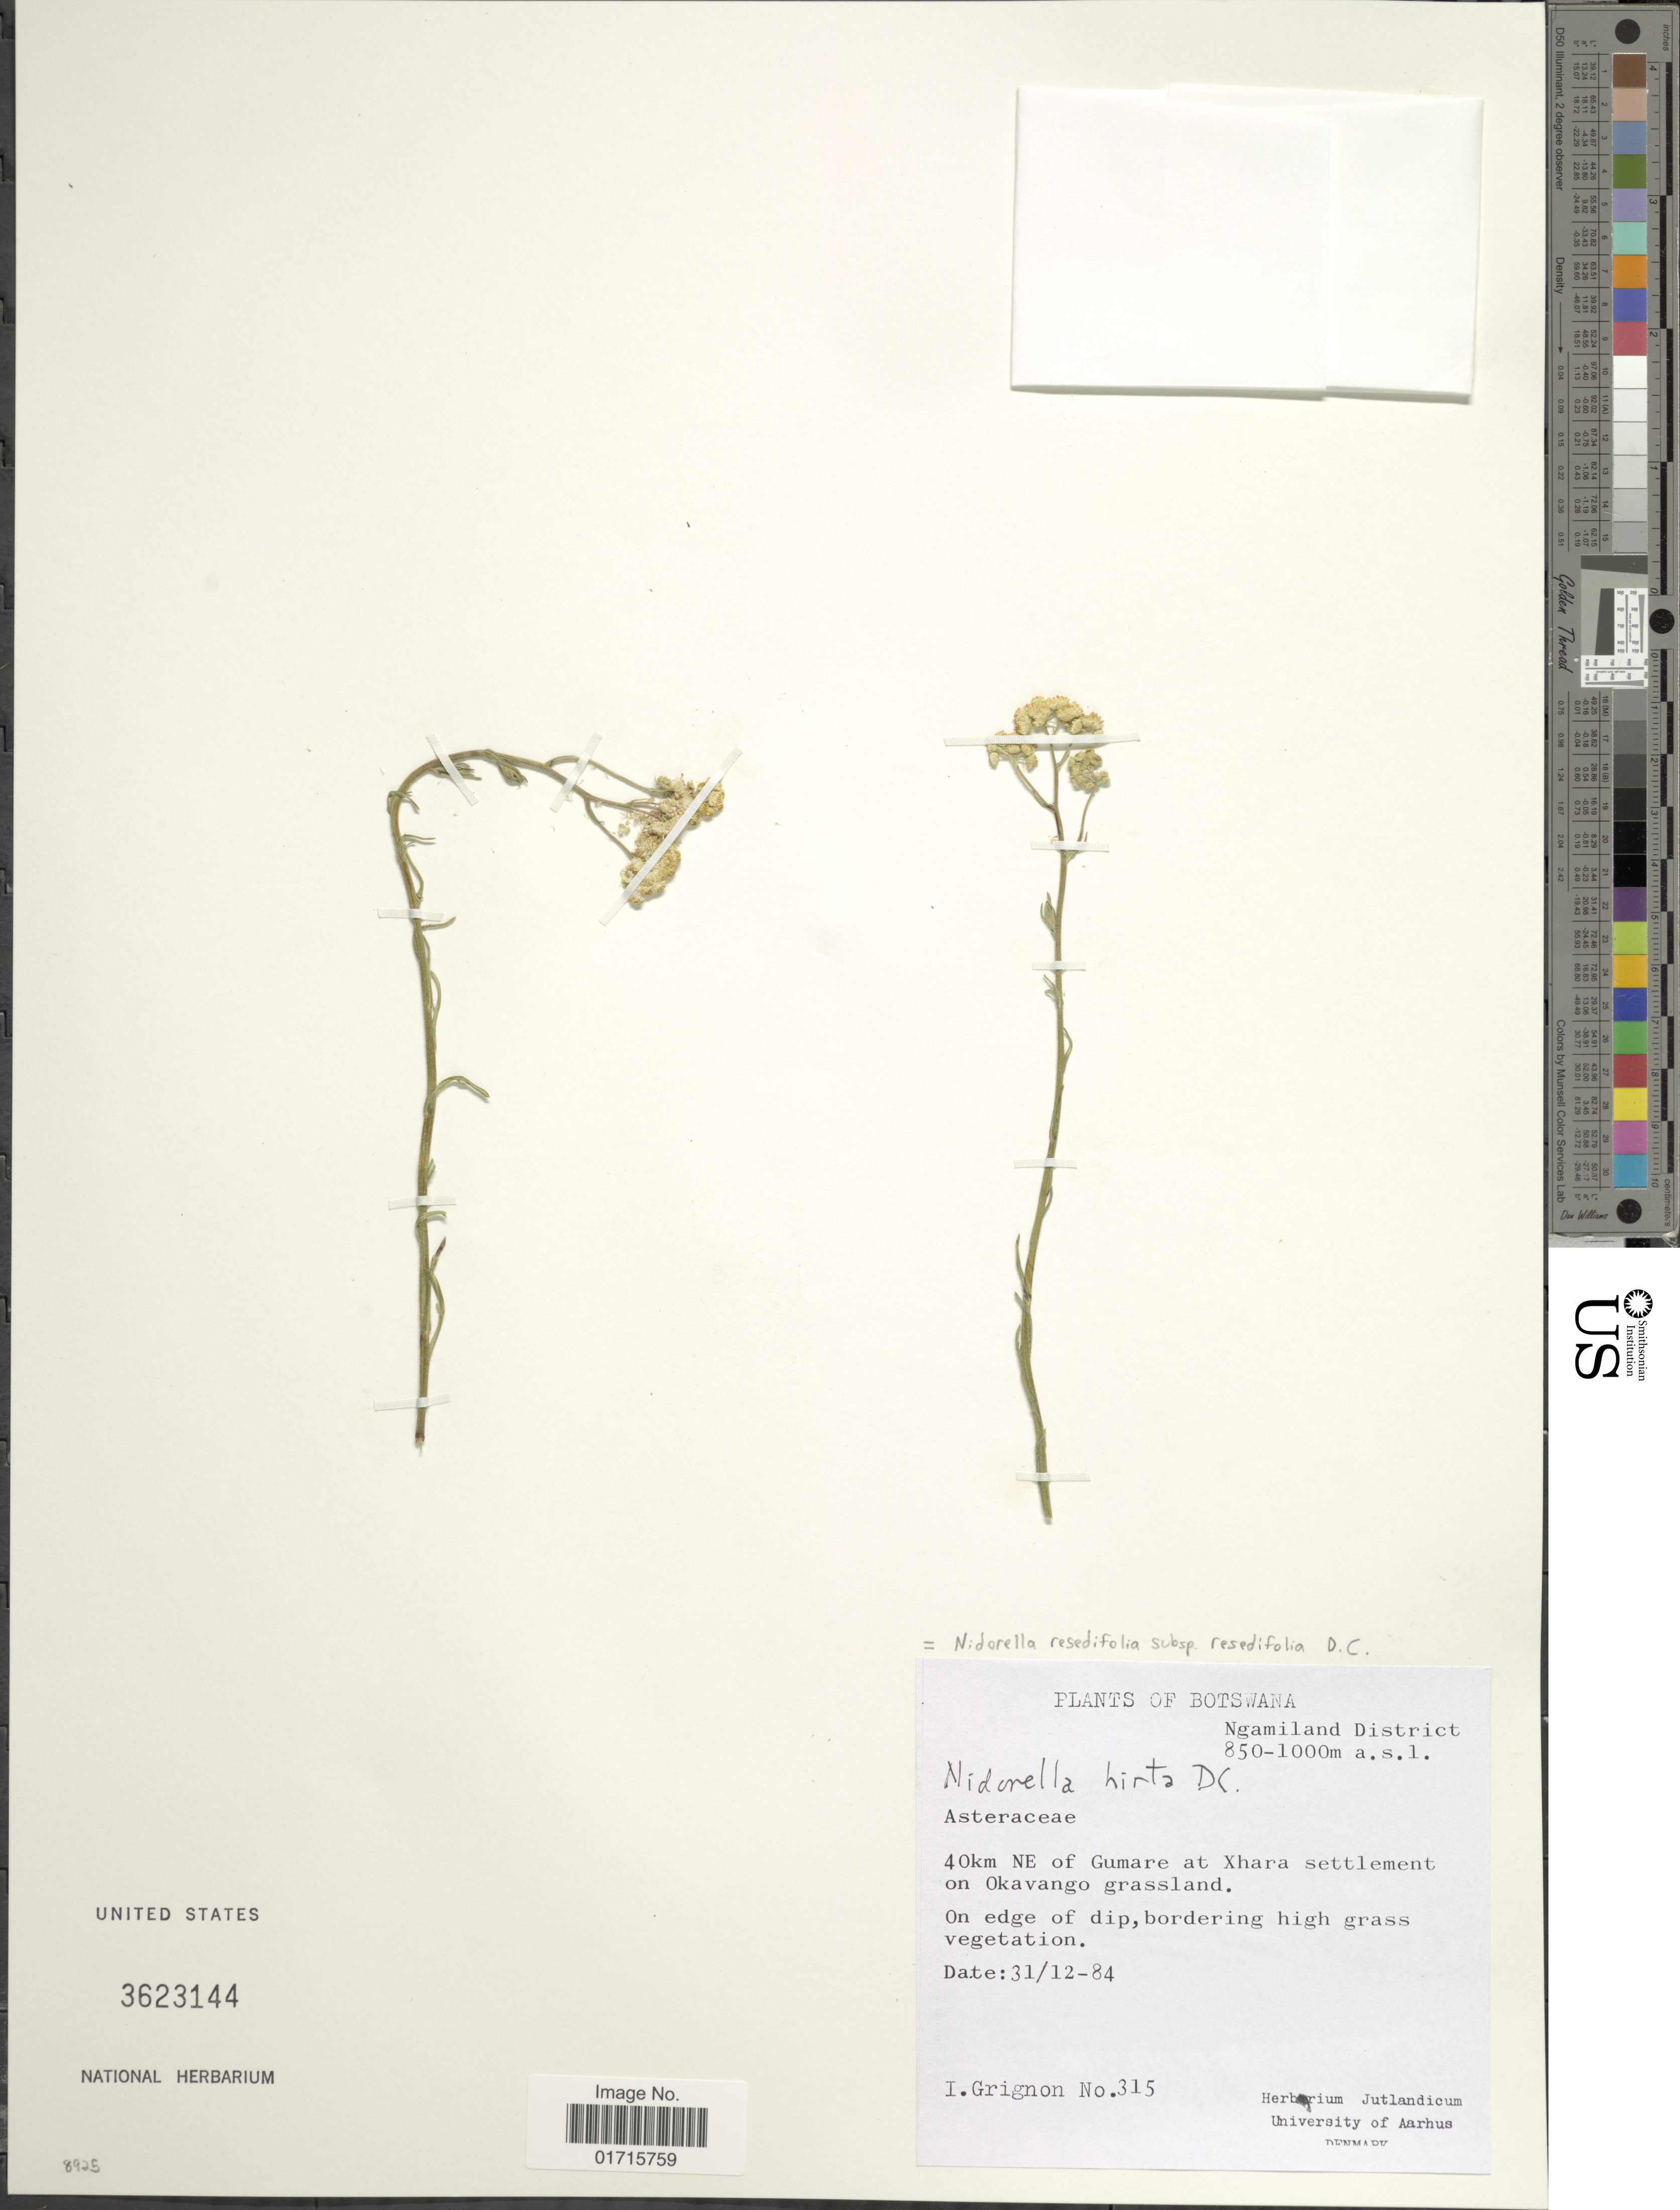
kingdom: Plantae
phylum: Tracheophyta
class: Magnoliopsida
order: Asterales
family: Asteraceae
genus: Nidorella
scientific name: Nidorella resedifolia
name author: DC.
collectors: I. Grignon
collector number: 315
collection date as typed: Transcribed d/m/y: 31/12/84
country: Botswana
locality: Botswana. Ngamiland District. 40km NE of Gumare at Xhara settlement on Okavango grassland. On edge of dip, bordering high grass vegetation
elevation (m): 850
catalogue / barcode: US 3623144